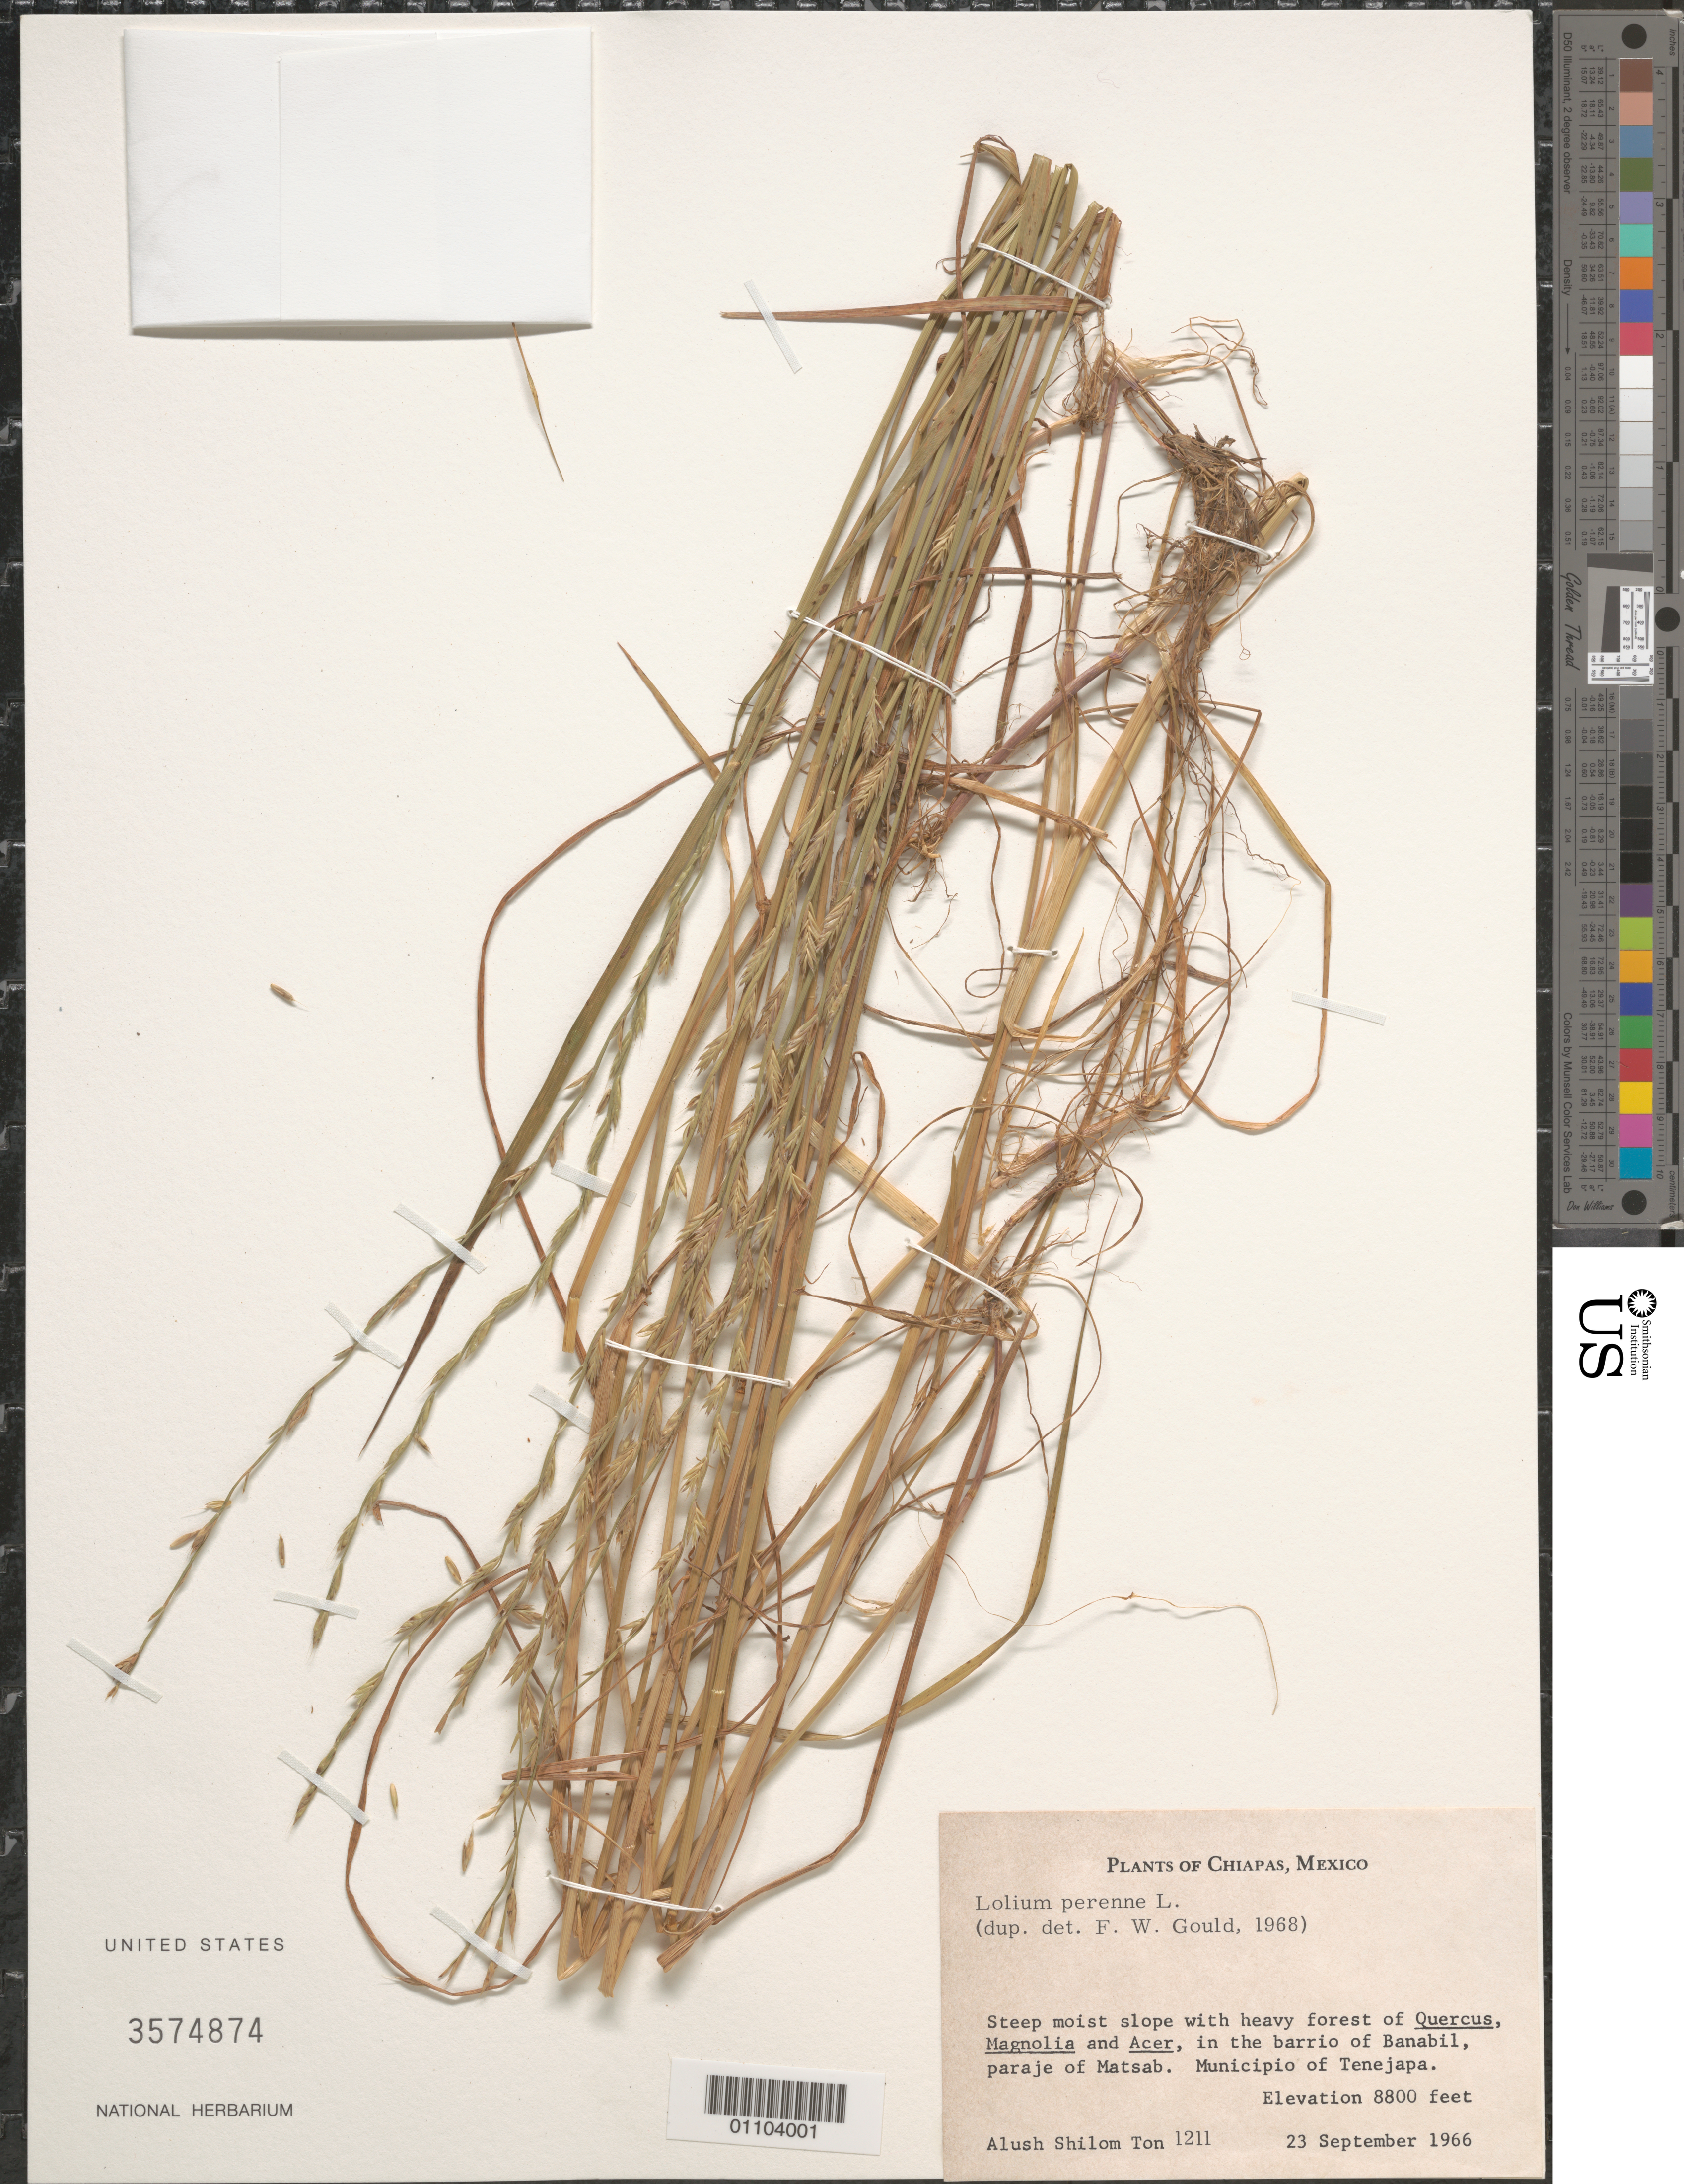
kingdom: Plantae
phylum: Tracheophyta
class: Liliopsida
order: Poales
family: Poaceae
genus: Lolium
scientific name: Lolium perenne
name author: L.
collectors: A. S. Ton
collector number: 1211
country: Mexico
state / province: Chiapas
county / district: Tenejapa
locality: In the barrio of Banabil, paraje of Mantsab.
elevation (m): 2682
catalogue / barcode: US 3574874